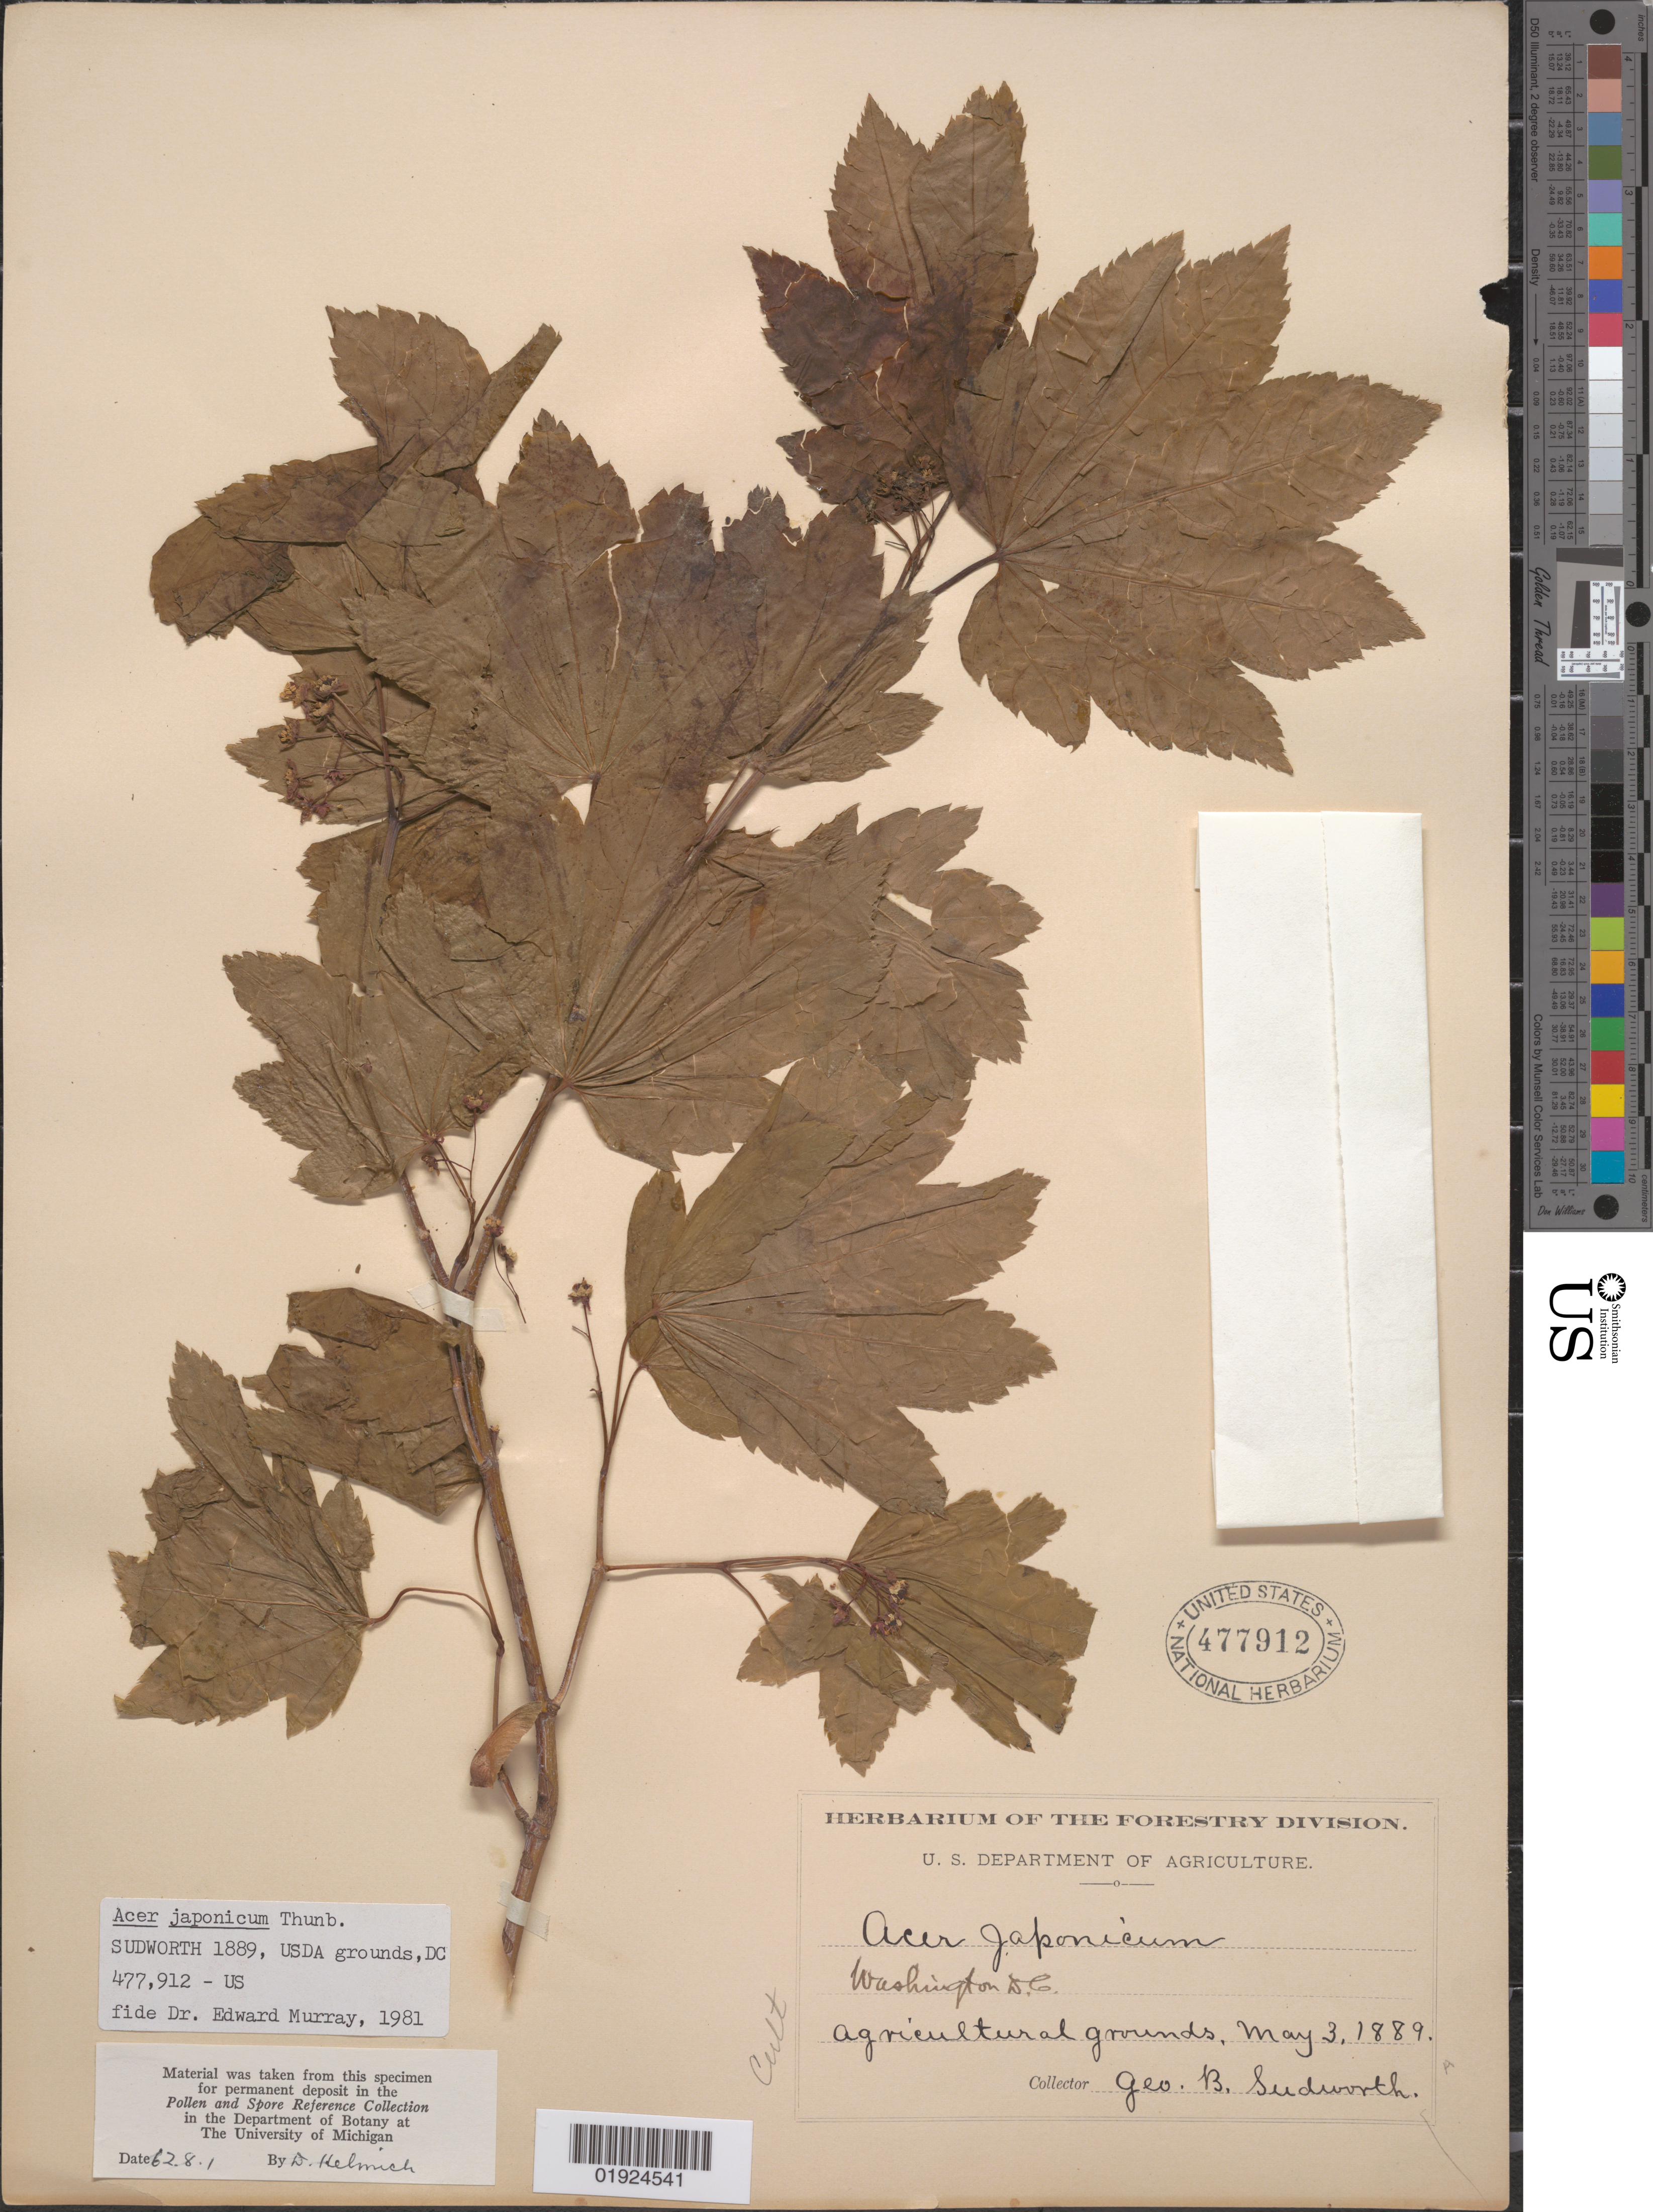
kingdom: Plantae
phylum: Tracheophyta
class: Magnoliopsida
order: Sapindales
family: Sapindaceae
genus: Acer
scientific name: Acer japonicum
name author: Thunb.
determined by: Murray, Edward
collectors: G. B. Sudworth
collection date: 1889-05-03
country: United States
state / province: District of Columbia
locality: Agricultural Grounds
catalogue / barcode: US 477912